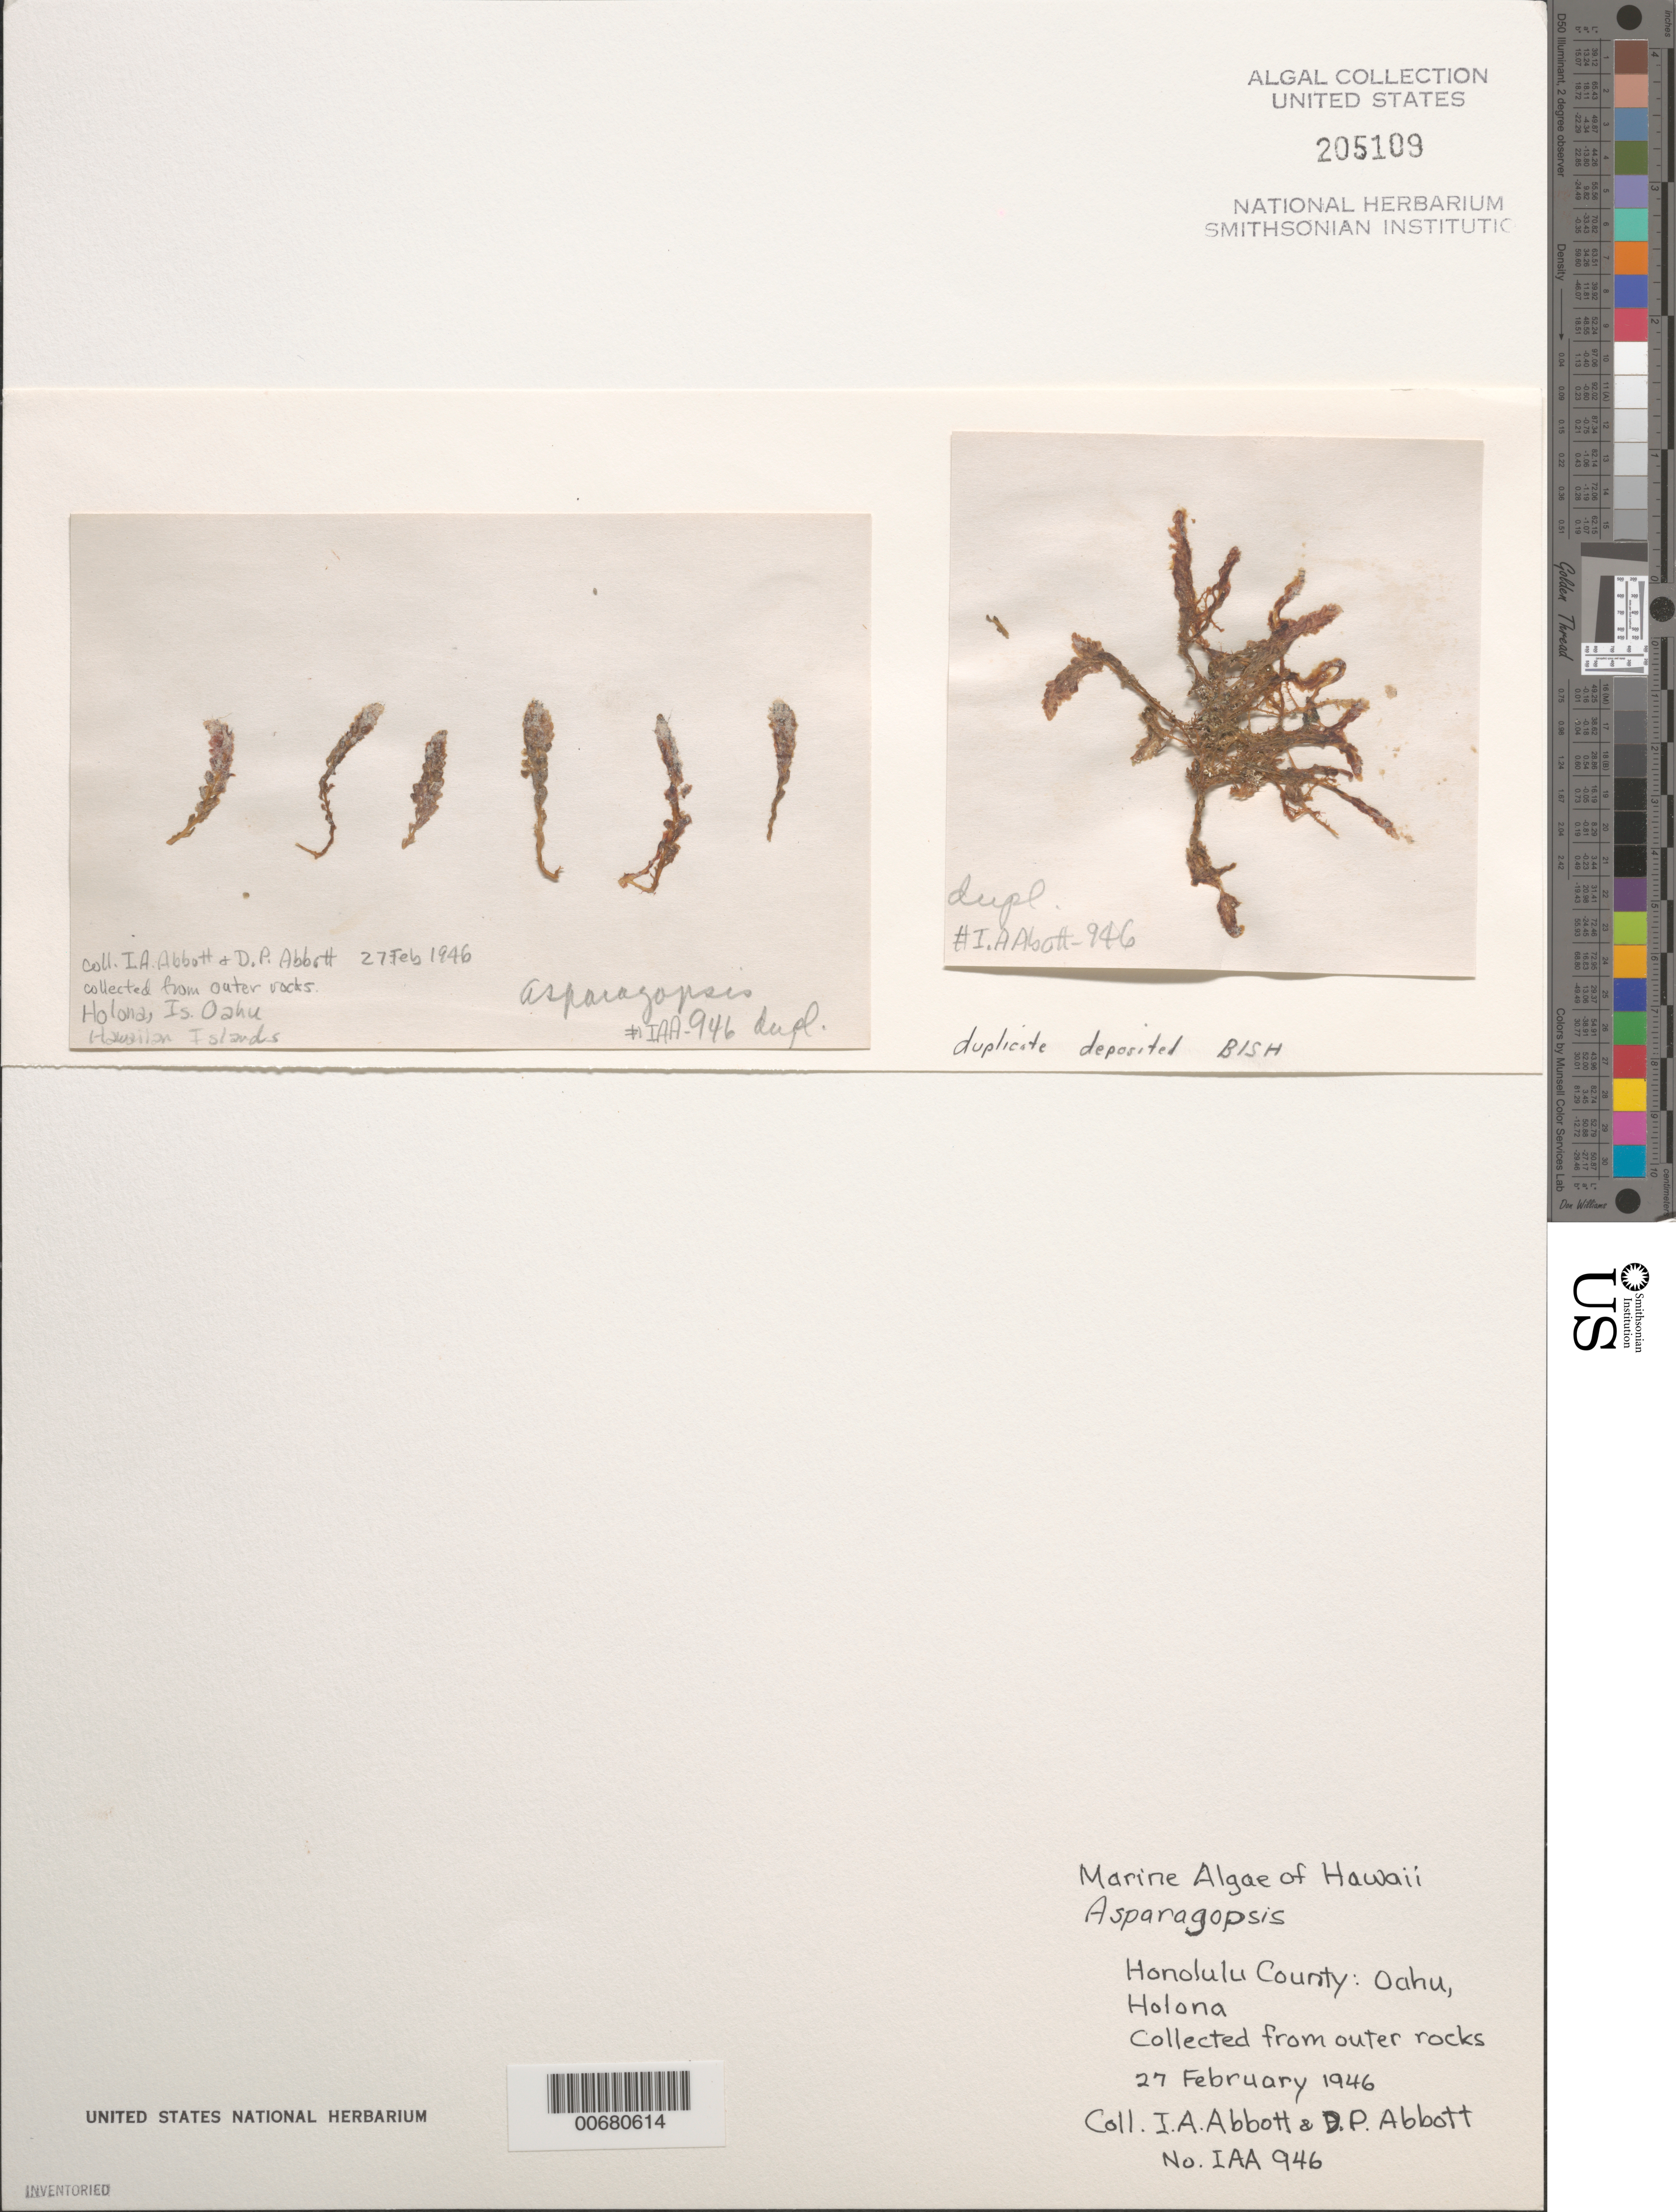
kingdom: Plantae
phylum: Rhodophyta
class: Florideophyceae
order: Bonnemaisoniales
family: Bonnemaisoniaceae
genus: Asparagopsis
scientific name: Asparagopsis sp.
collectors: I. A. Abbott & D. P. Abbott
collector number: IAA 946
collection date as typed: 27 Feb 1946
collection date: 1946-02-27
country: United States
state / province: Hawaii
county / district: Honolulu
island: Oahu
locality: Halona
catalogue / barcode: US 205109